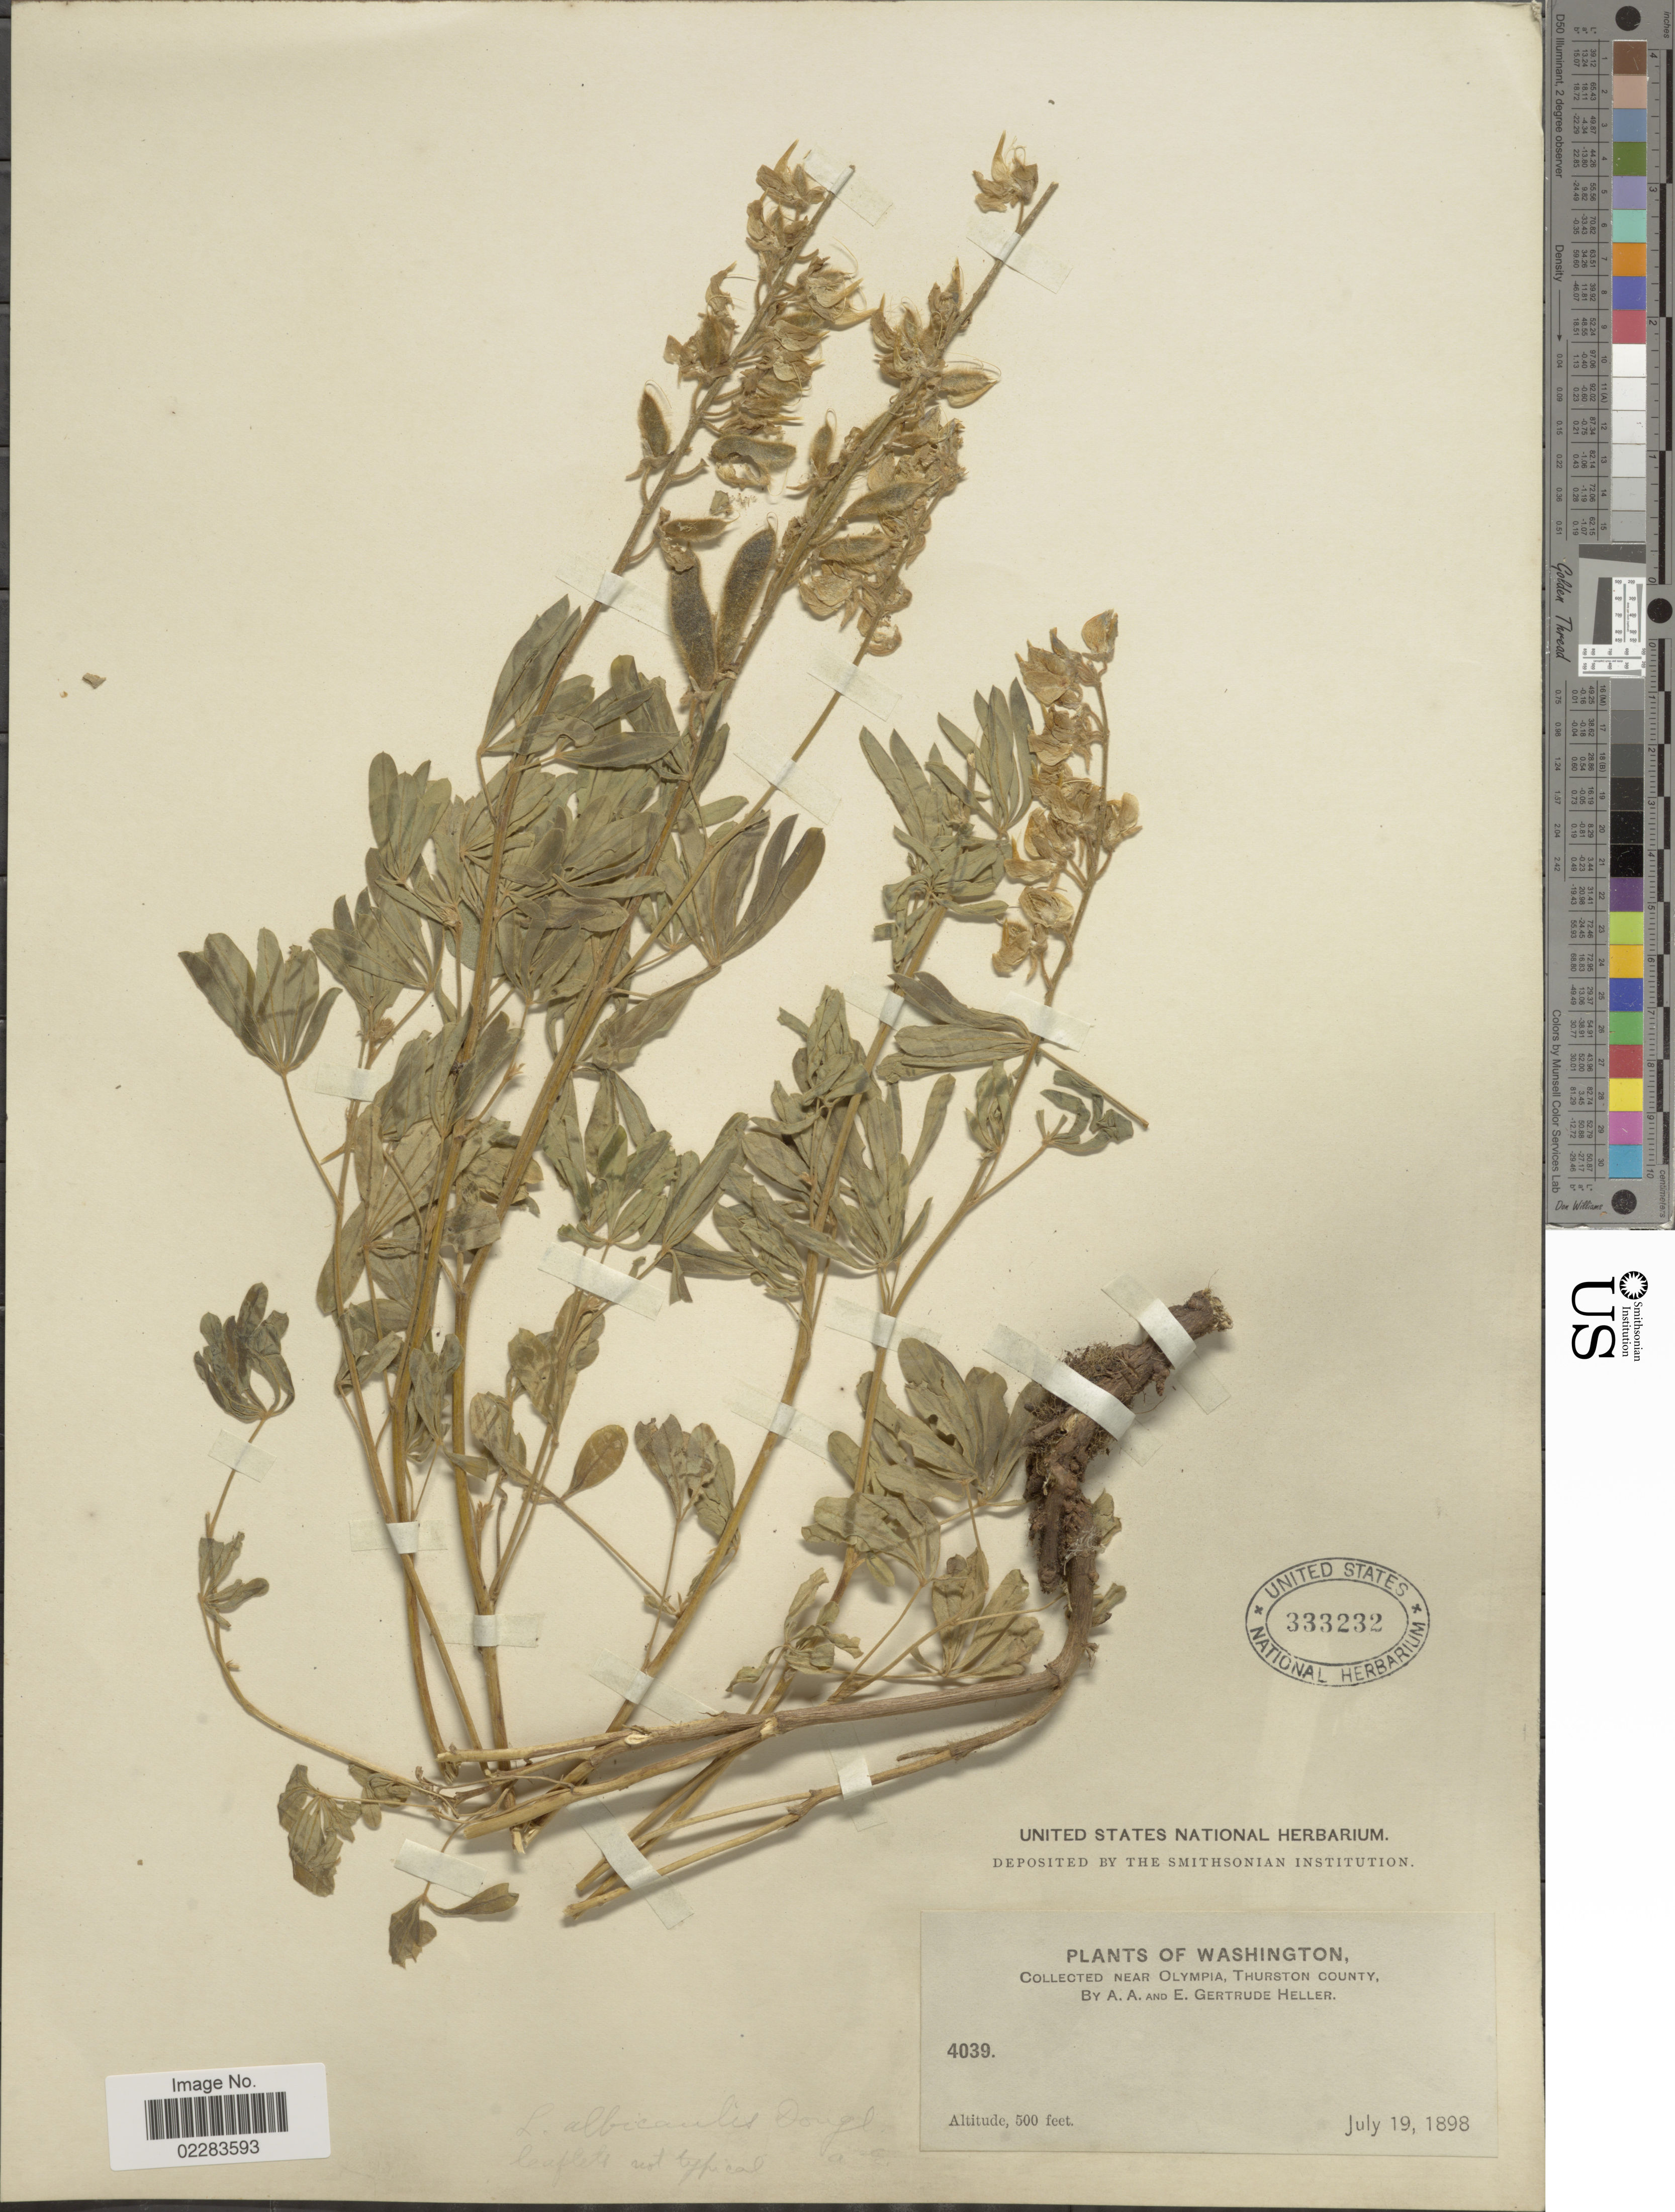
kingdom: Plantae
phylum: Tracheophyta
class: Magnoliopsida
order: Fabales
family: Fabaceae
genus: Lupinus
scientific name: Lupinus albicaulis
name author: Douglas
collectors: A. A. Heller & E. G. Heller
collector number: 4039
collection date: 1898-07-19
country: United States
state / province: Washington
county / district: Thurston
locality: Near Olympia, Thurston County.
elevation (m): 152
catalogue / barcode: US 333232